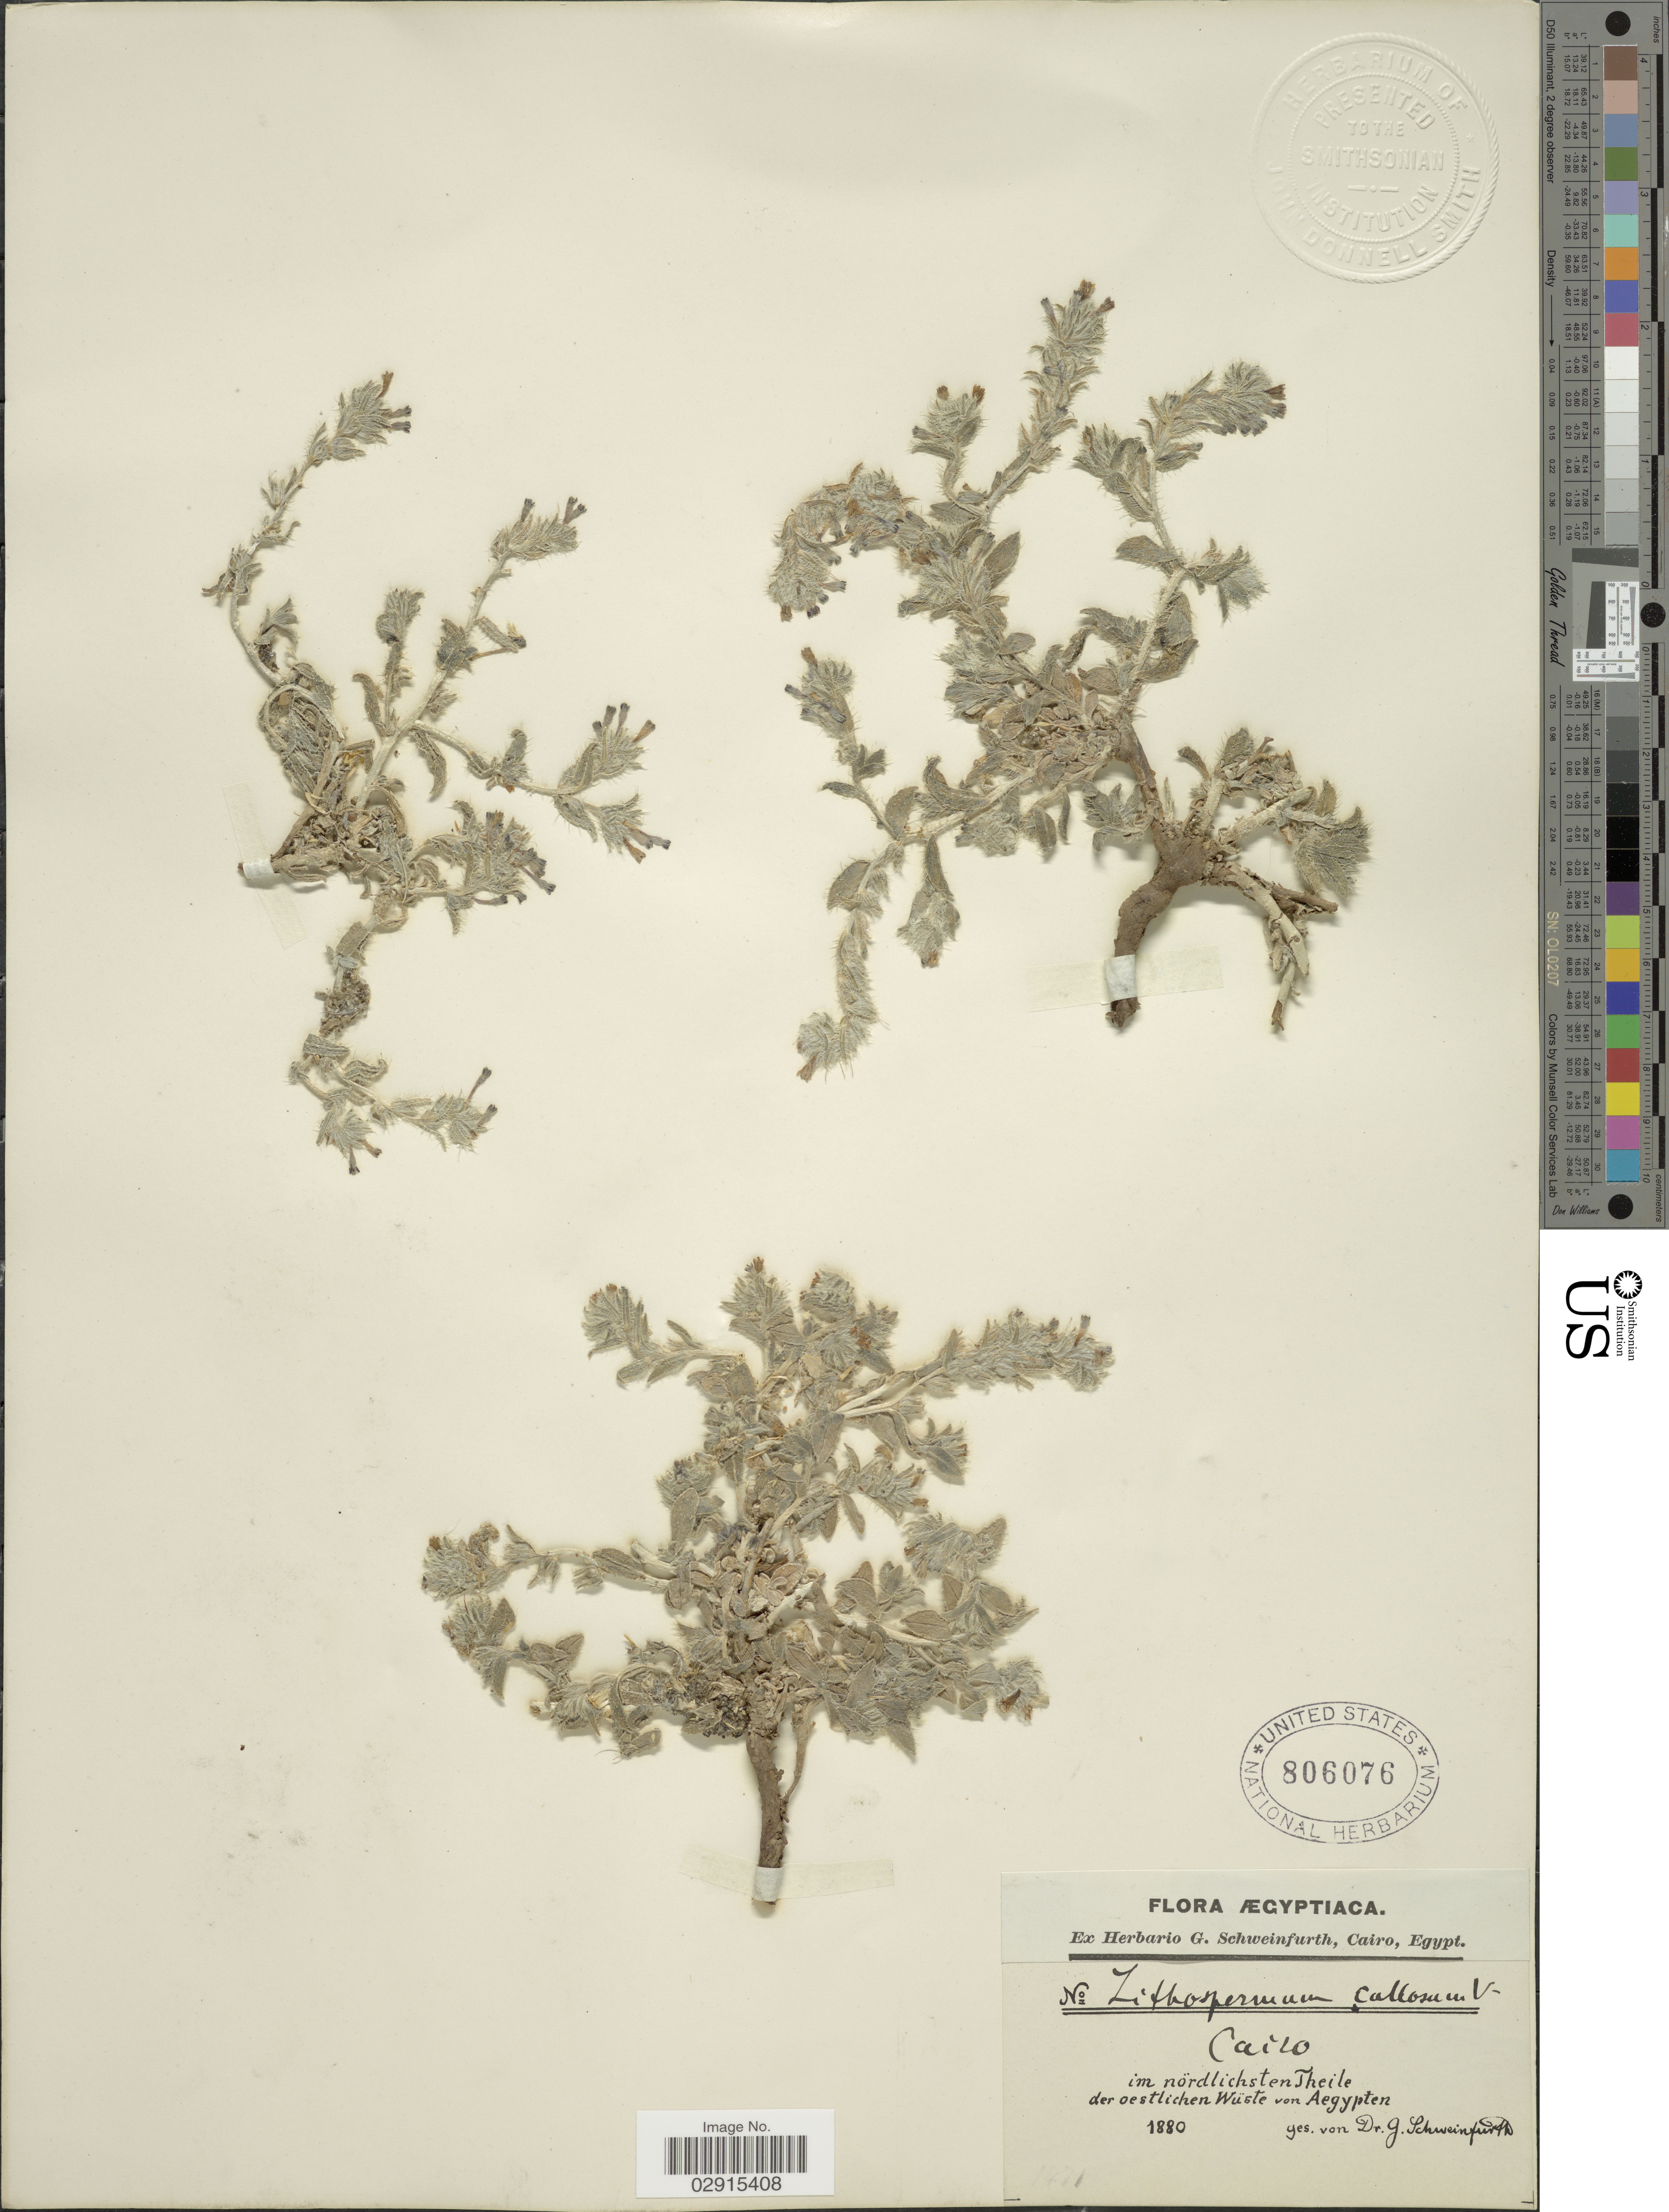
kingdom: Plantae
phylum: Tracheophyta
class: Magnoliopsida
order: Boraginales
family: Boraginaceae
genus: Lithospermum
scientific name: Lithospermum callosum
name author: Vahl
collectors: G. A. Schweinfurth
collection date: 1880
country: Egypt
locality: Cairo. Im nörlichsten Theile der oestlichen Wüste van Aegypten.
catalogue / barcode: US 806076